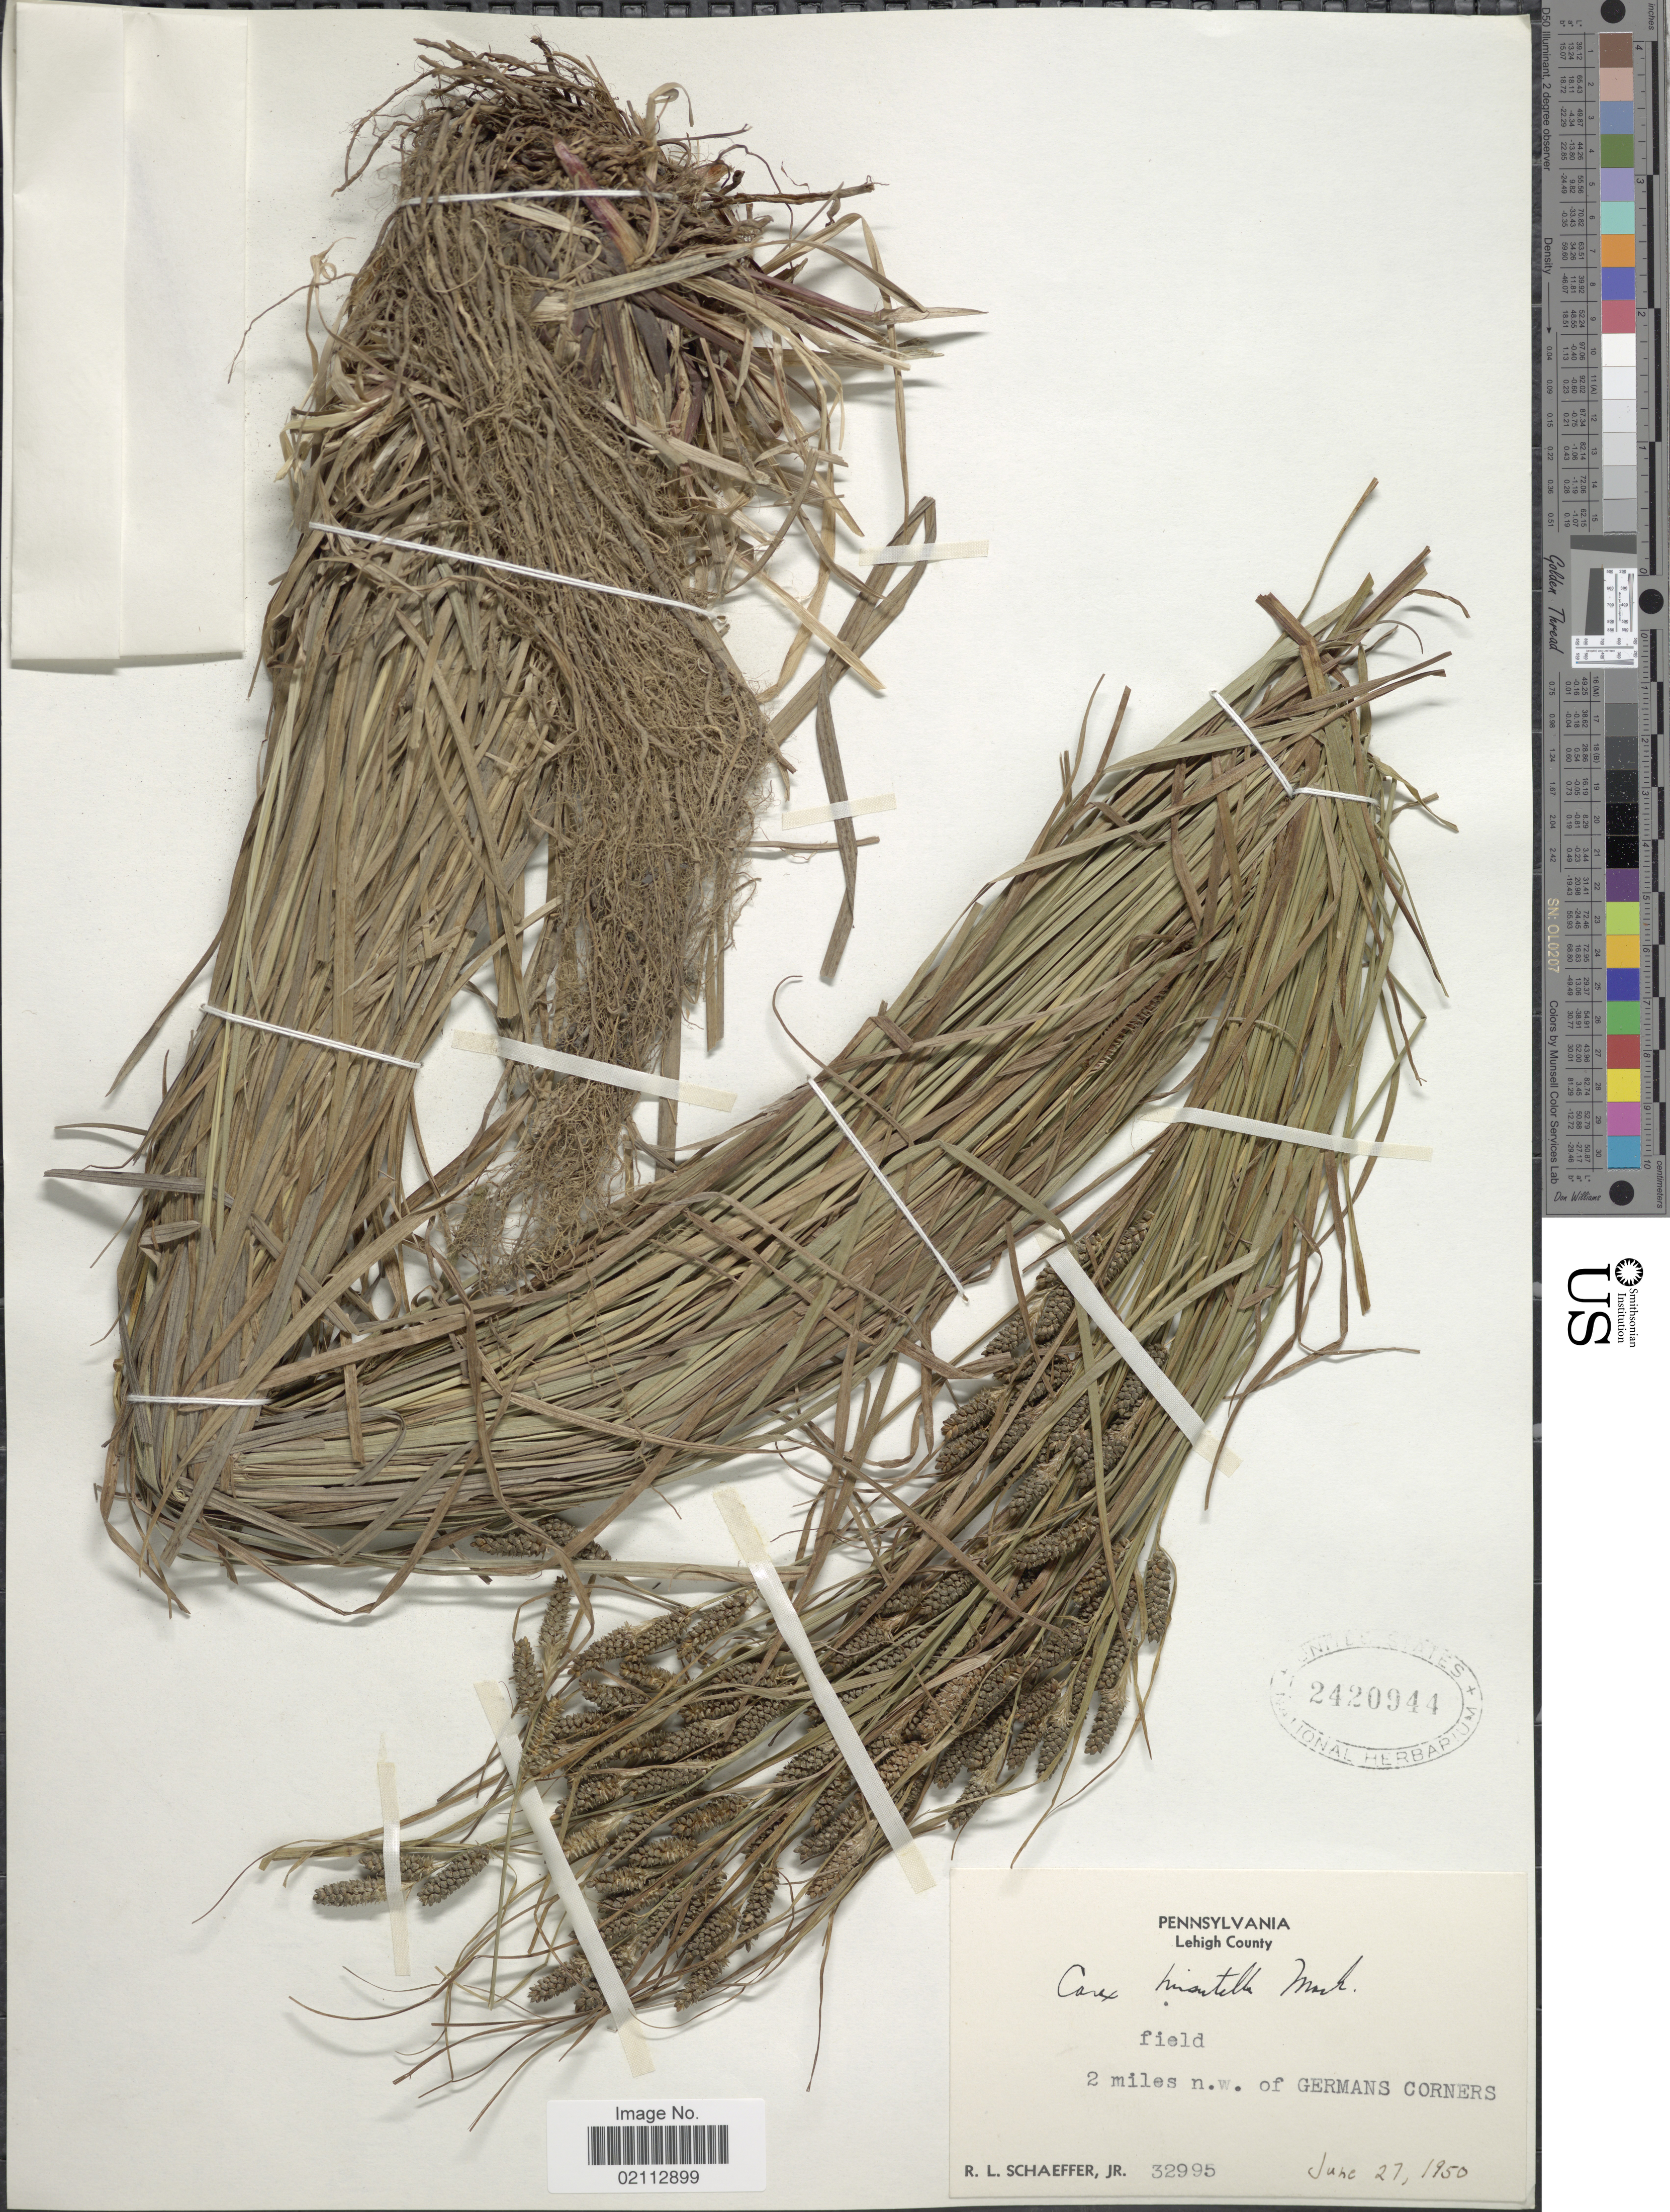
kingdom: Plantae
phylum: Tracheophyta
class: Liliopsida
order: Poales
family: Cyperaceae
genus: Carex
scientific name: Carex hirsutella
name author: Mack.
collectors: R. L. Schaeffer Jr.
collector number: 32995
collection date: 1950-06-27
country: United States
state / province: Pennsylvania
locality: Lehigh County. Field. 2 miles n.w. of Germans Corners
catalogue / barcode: US 2420944